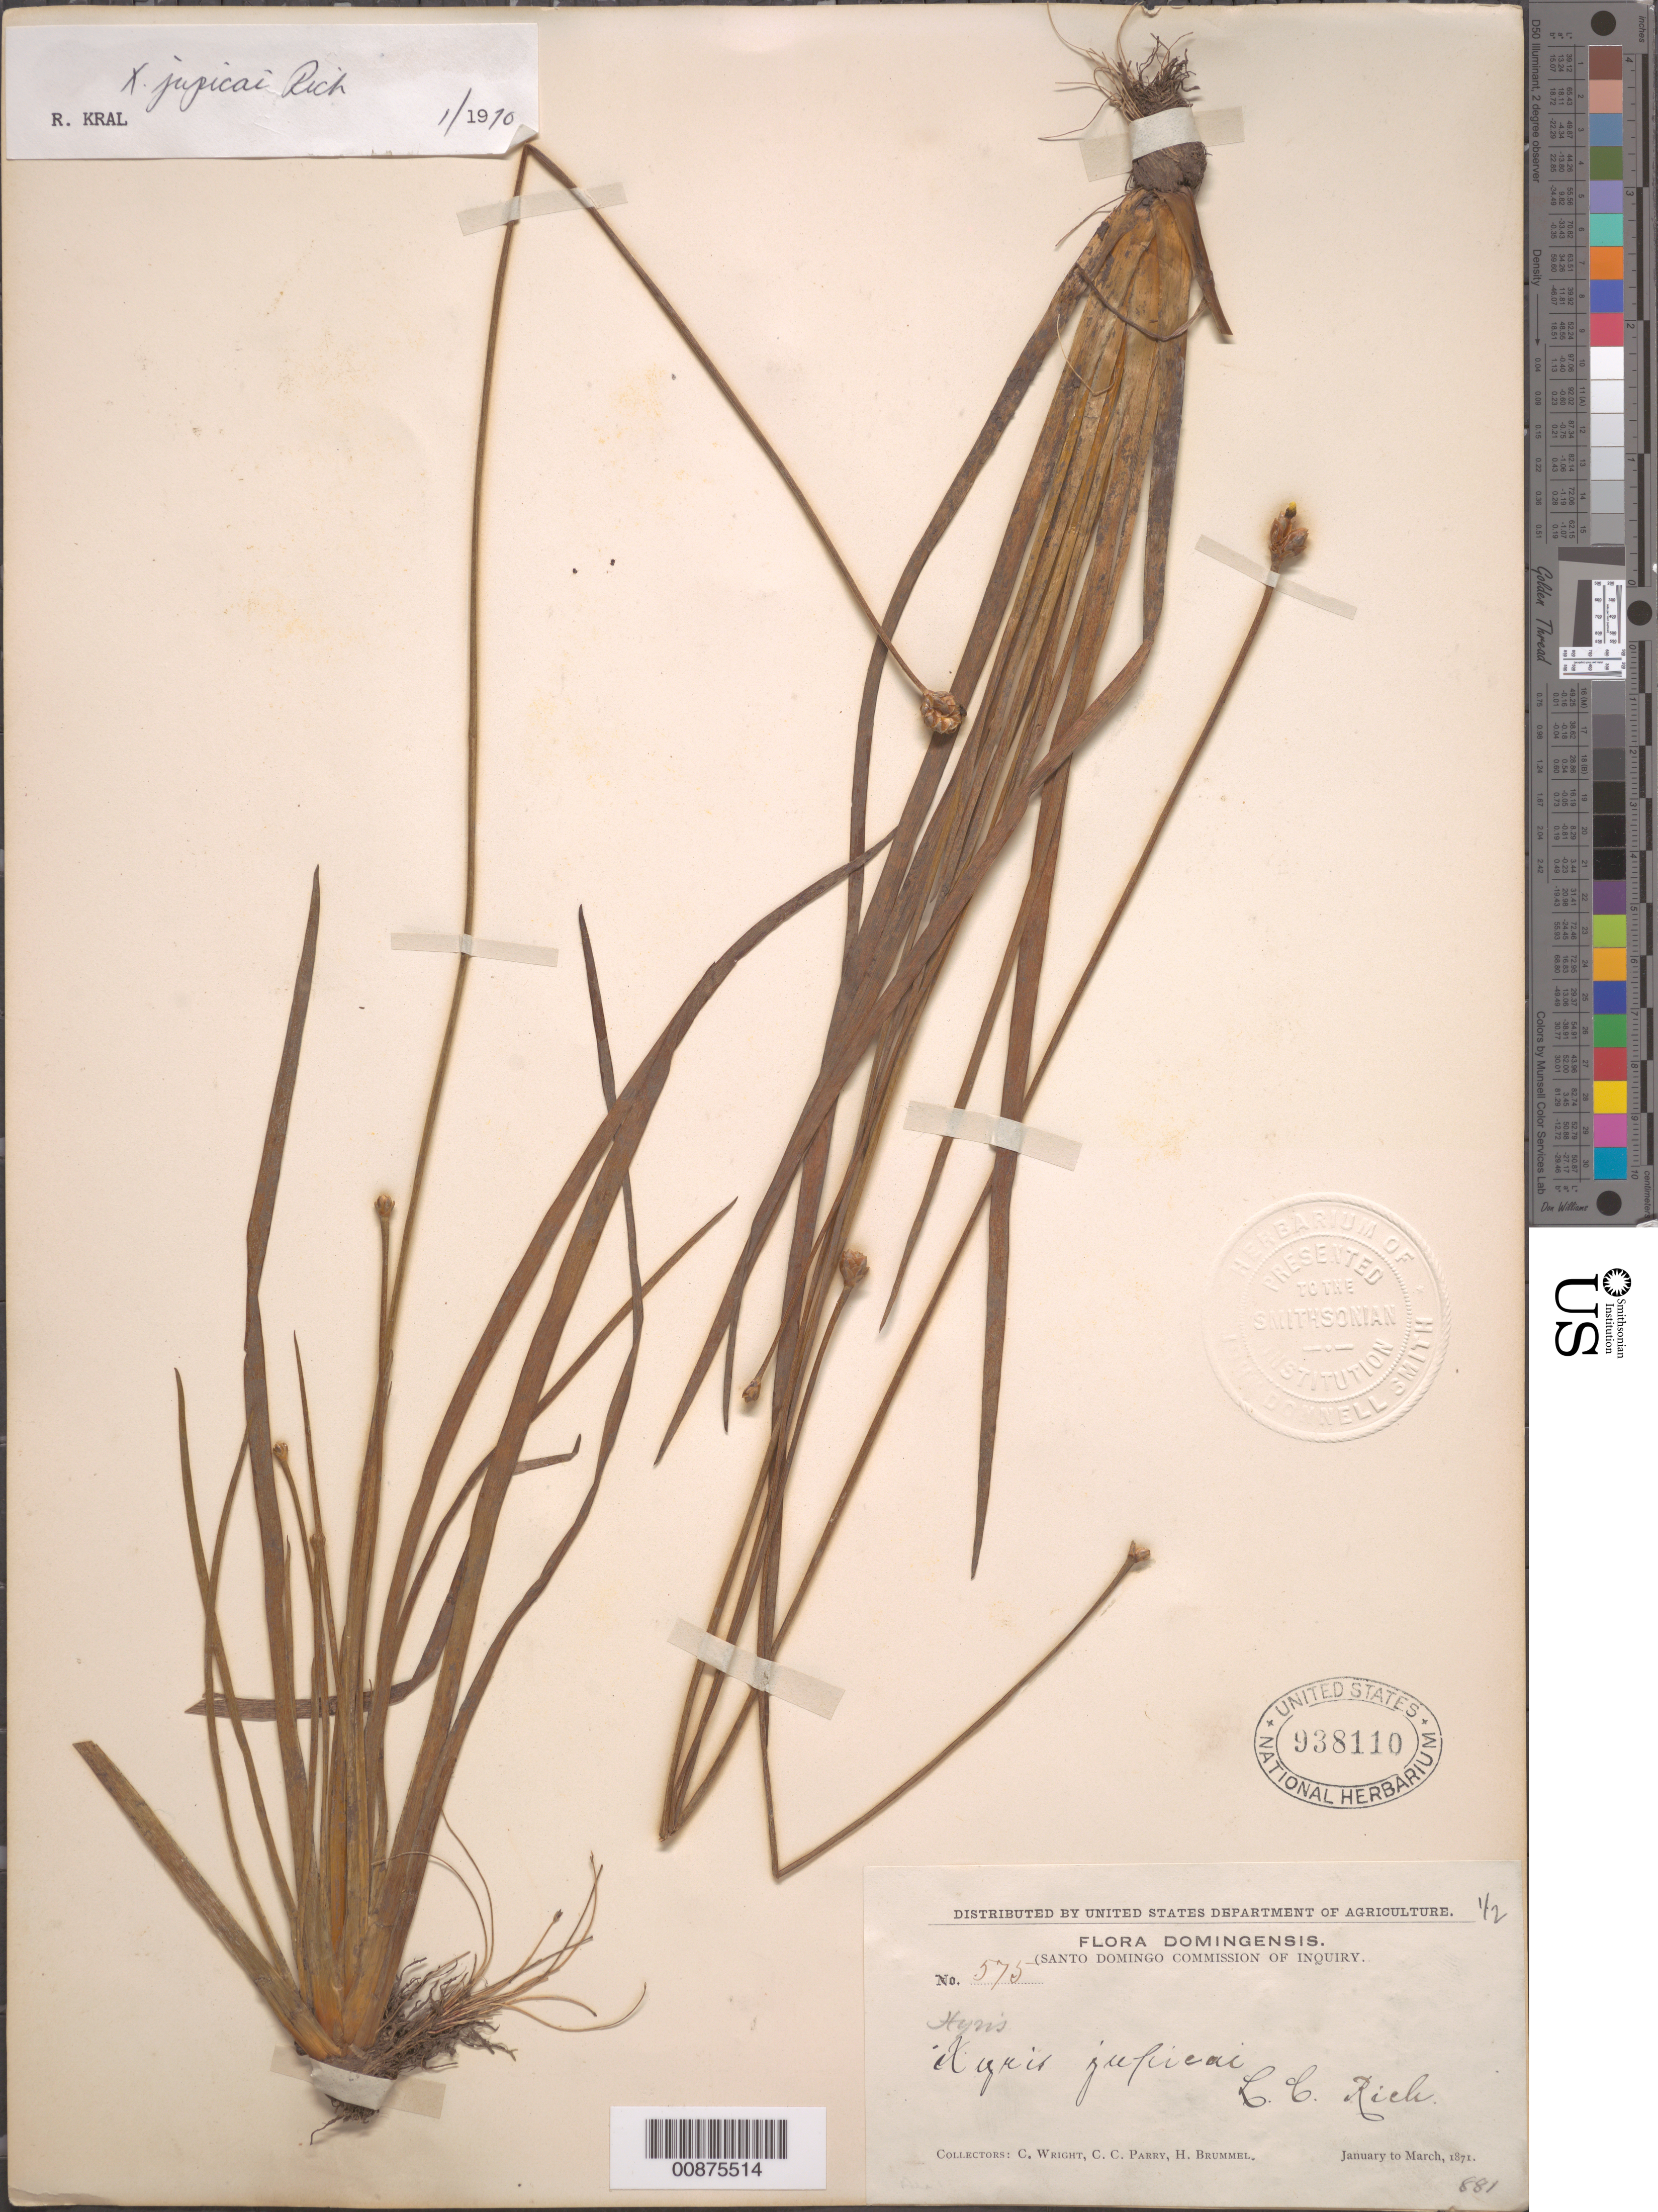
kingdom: Plantae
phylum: Tracheophyta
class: Liliopsida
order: Poales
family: Xyridaceae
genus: Xyris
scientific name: Xyris jupicai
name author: Rich.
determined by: Kral, Robert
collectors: C. Wright, C. C. Parry & H. Brummel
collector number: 575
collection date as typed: Jan 1871 to -- Mar 1871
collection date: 1871-01/1871-03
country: Dominican Republic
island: Hispaniola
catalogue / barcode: US 938110